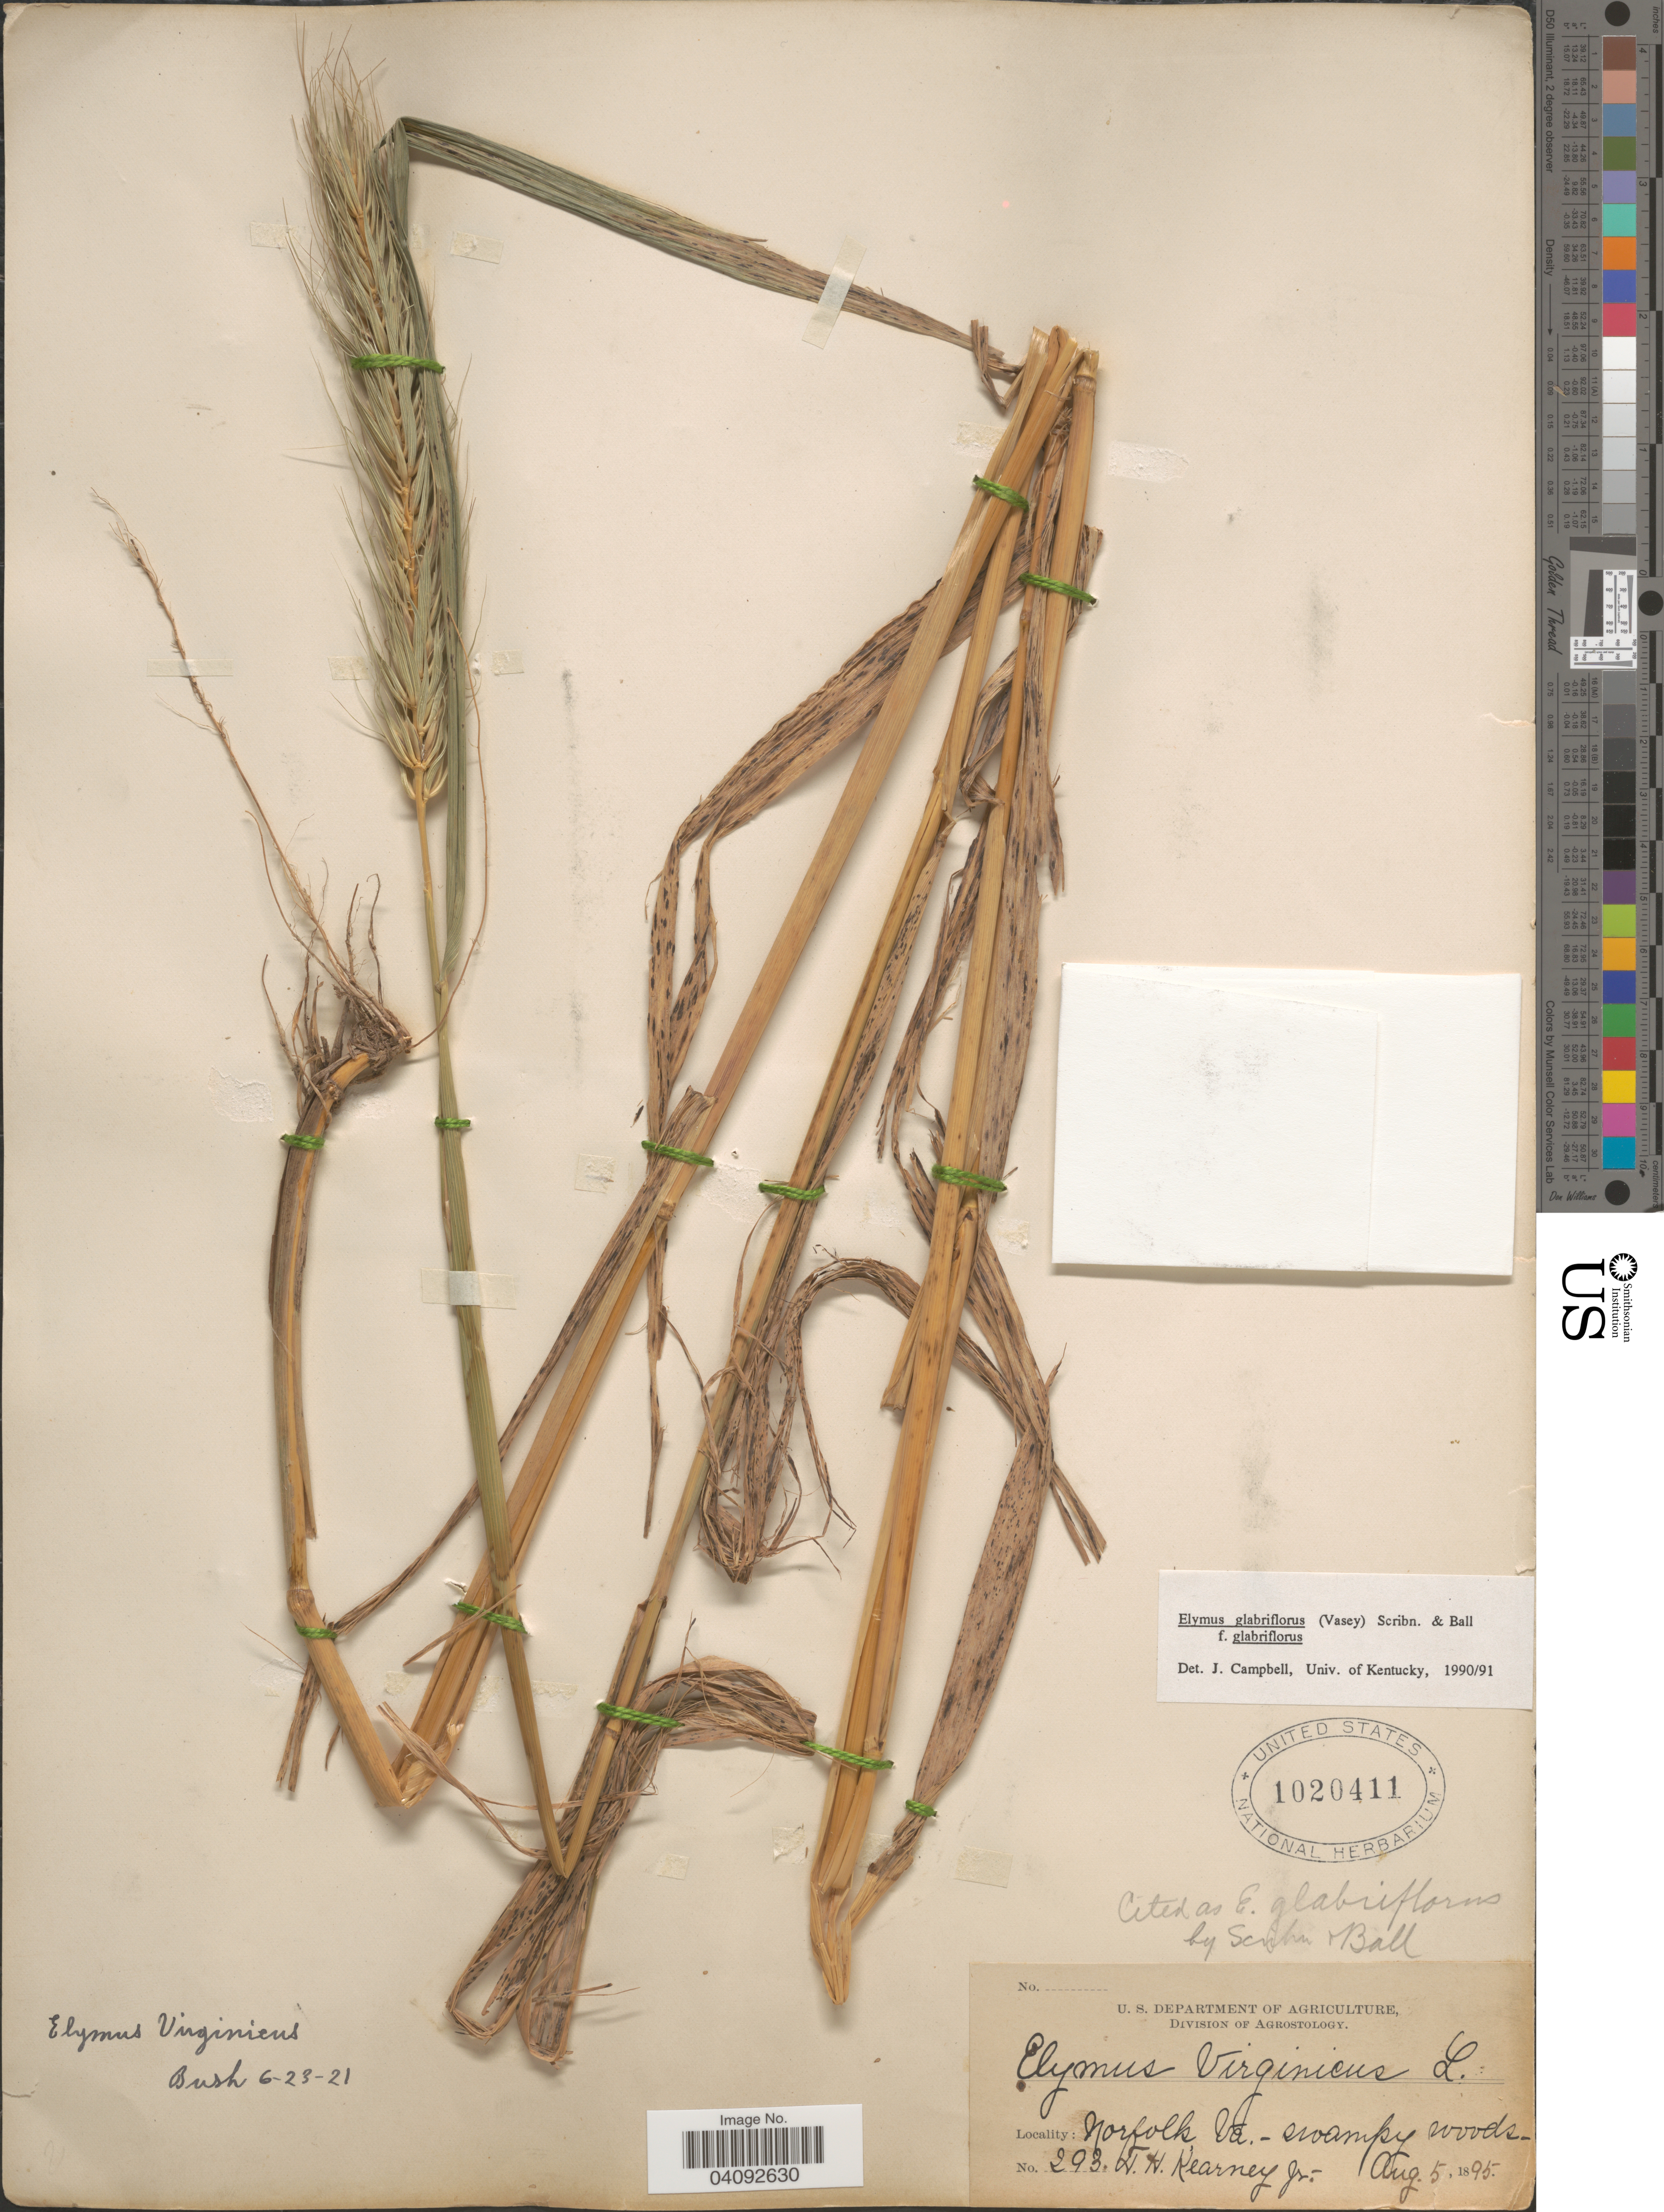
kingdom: Plantae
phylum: Tracheophyta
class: Liliopsida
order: Poales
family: Poaceae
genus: Elymus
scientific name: Elymus glabriflorus var. glabriflorus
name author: (Vasey ex L.H. Dewey) Scribn. & C.R. Ball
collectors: T. H. Kearney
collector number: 293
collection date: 1895-08-05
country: United States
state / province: Virginia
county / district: City of Norfolk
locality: Norfolk.-Swampy woods.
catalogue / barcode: US 1020411